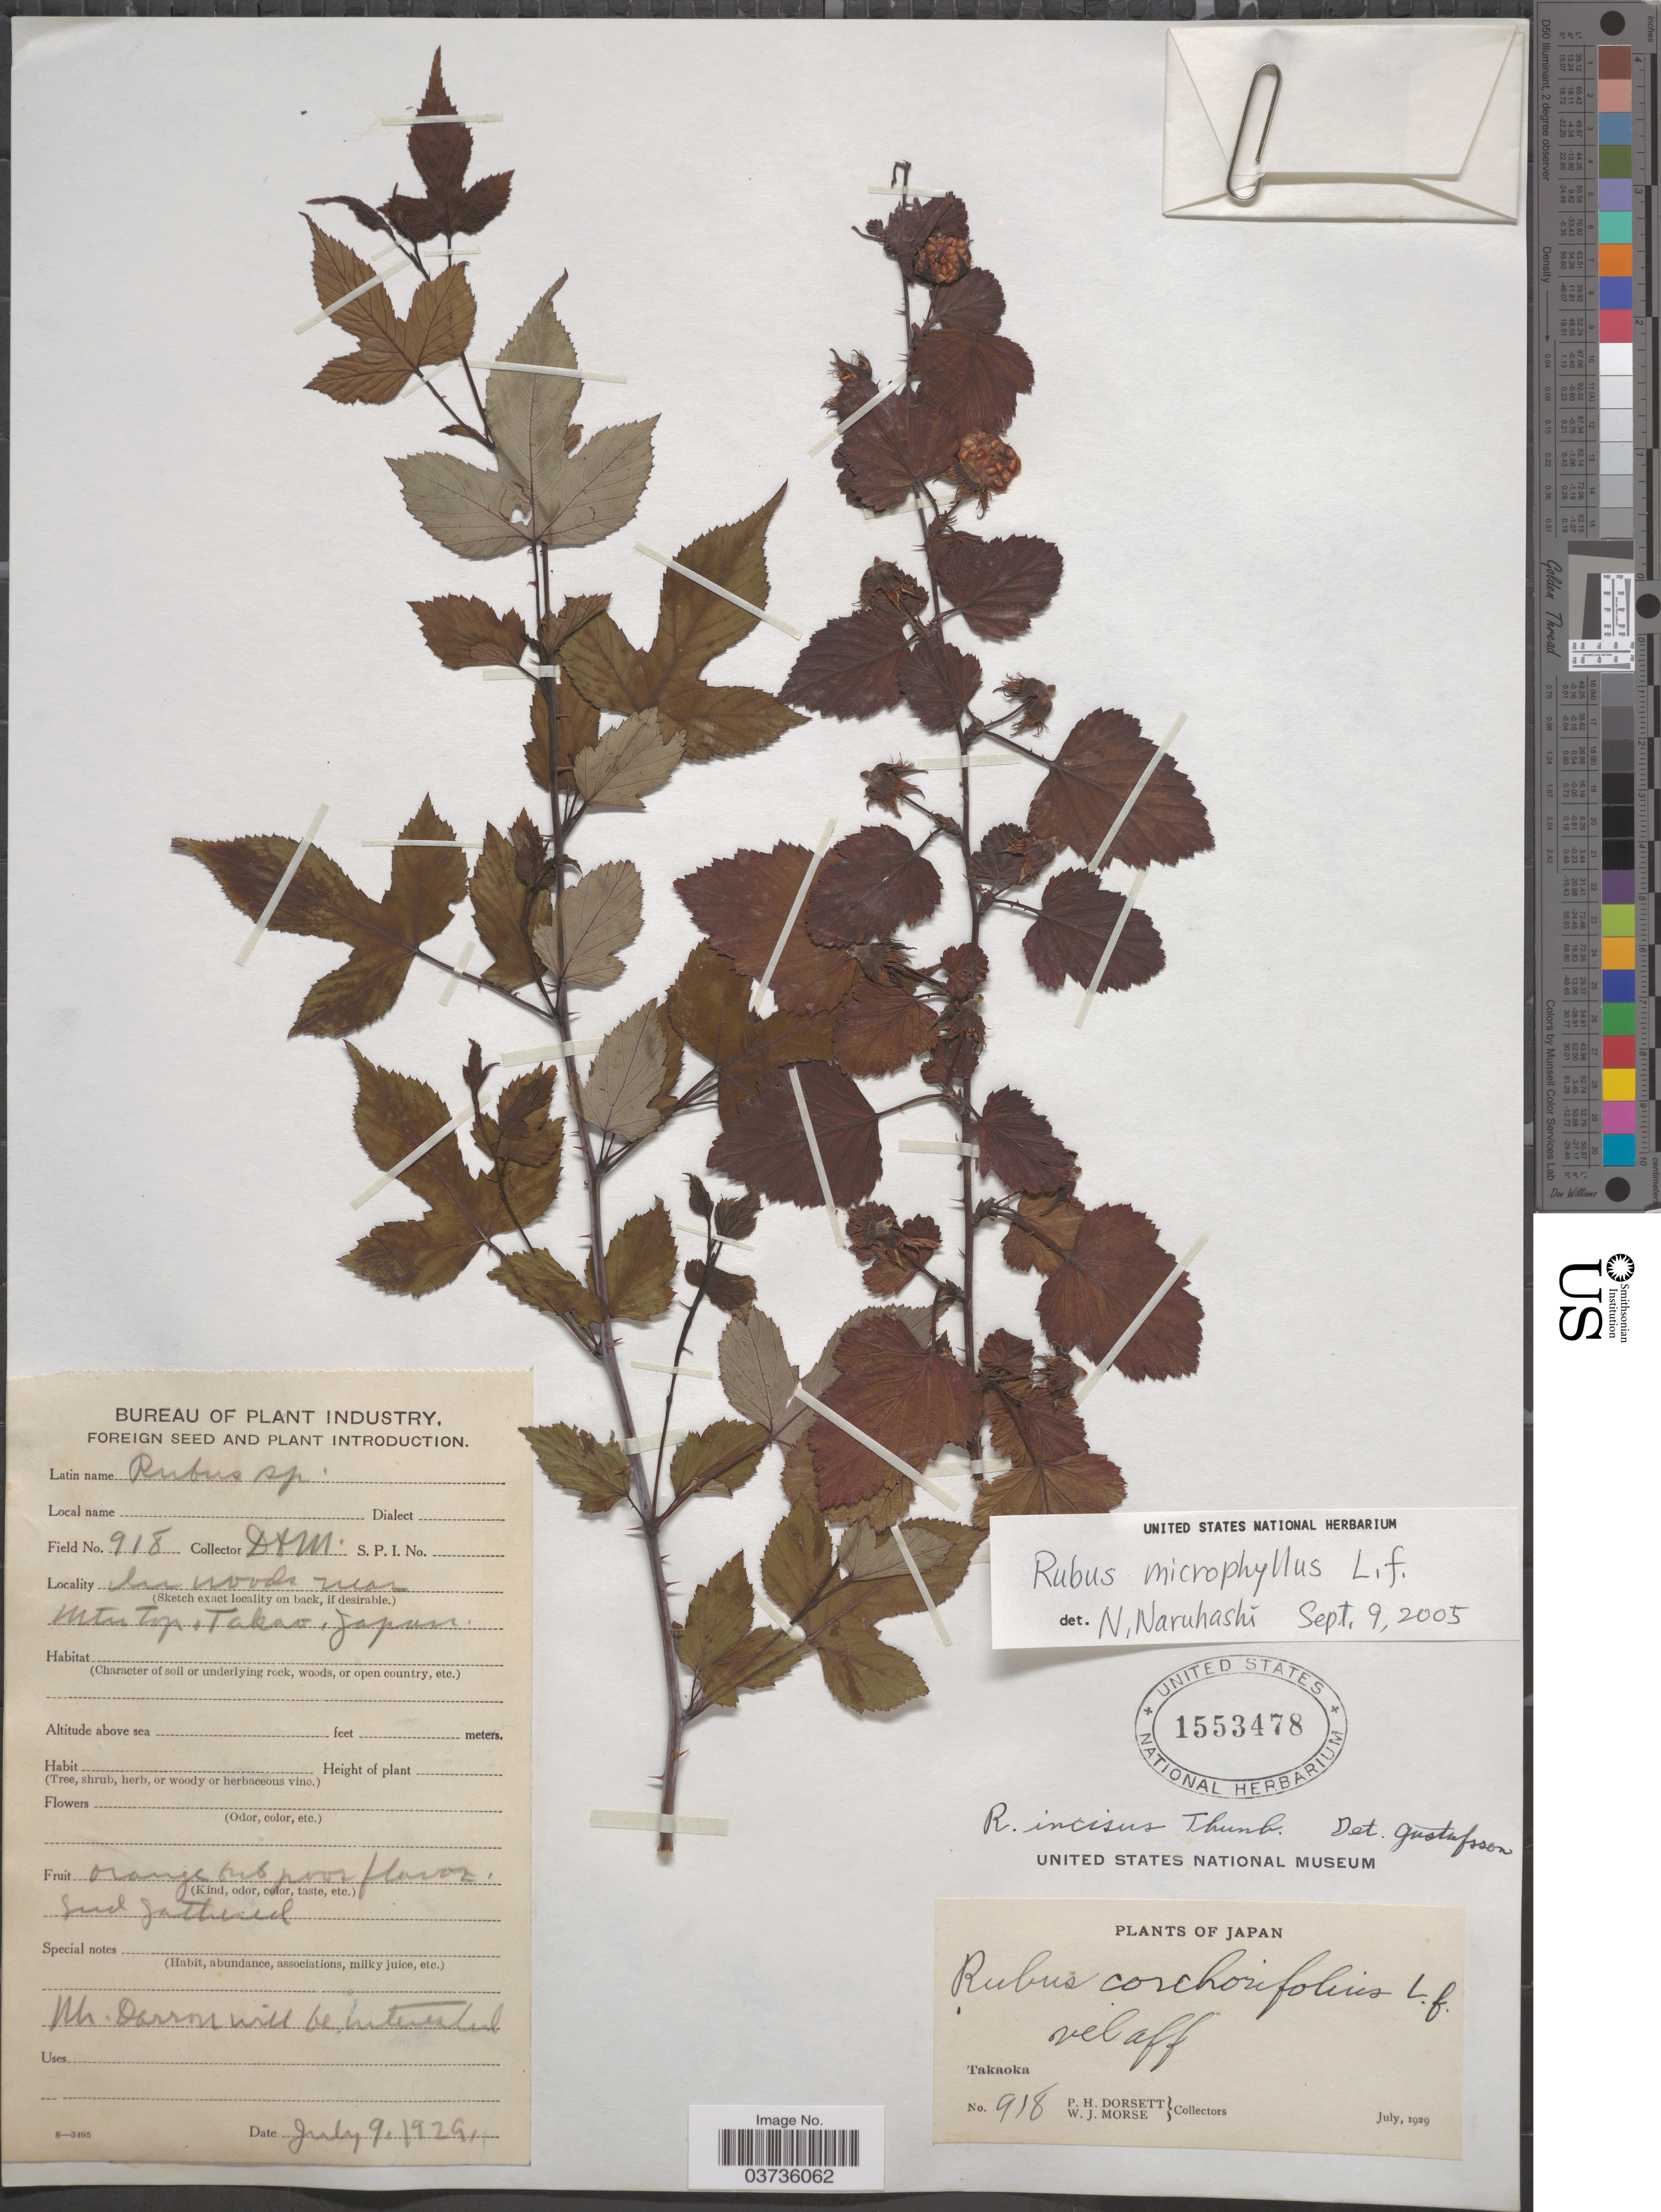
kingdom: Plantae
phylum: Tracheophyta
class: Magnoliopsida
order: Rosales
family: Rosaceae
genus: Rubus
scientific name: Rubus microphyllus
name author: L. f.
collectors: P. H. Dorsett & W. J. Morse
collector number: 918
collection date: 1929-07-09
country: Japan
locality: In woods near Mtn Top, Takao. Takaoka.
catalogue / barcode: US 1553478